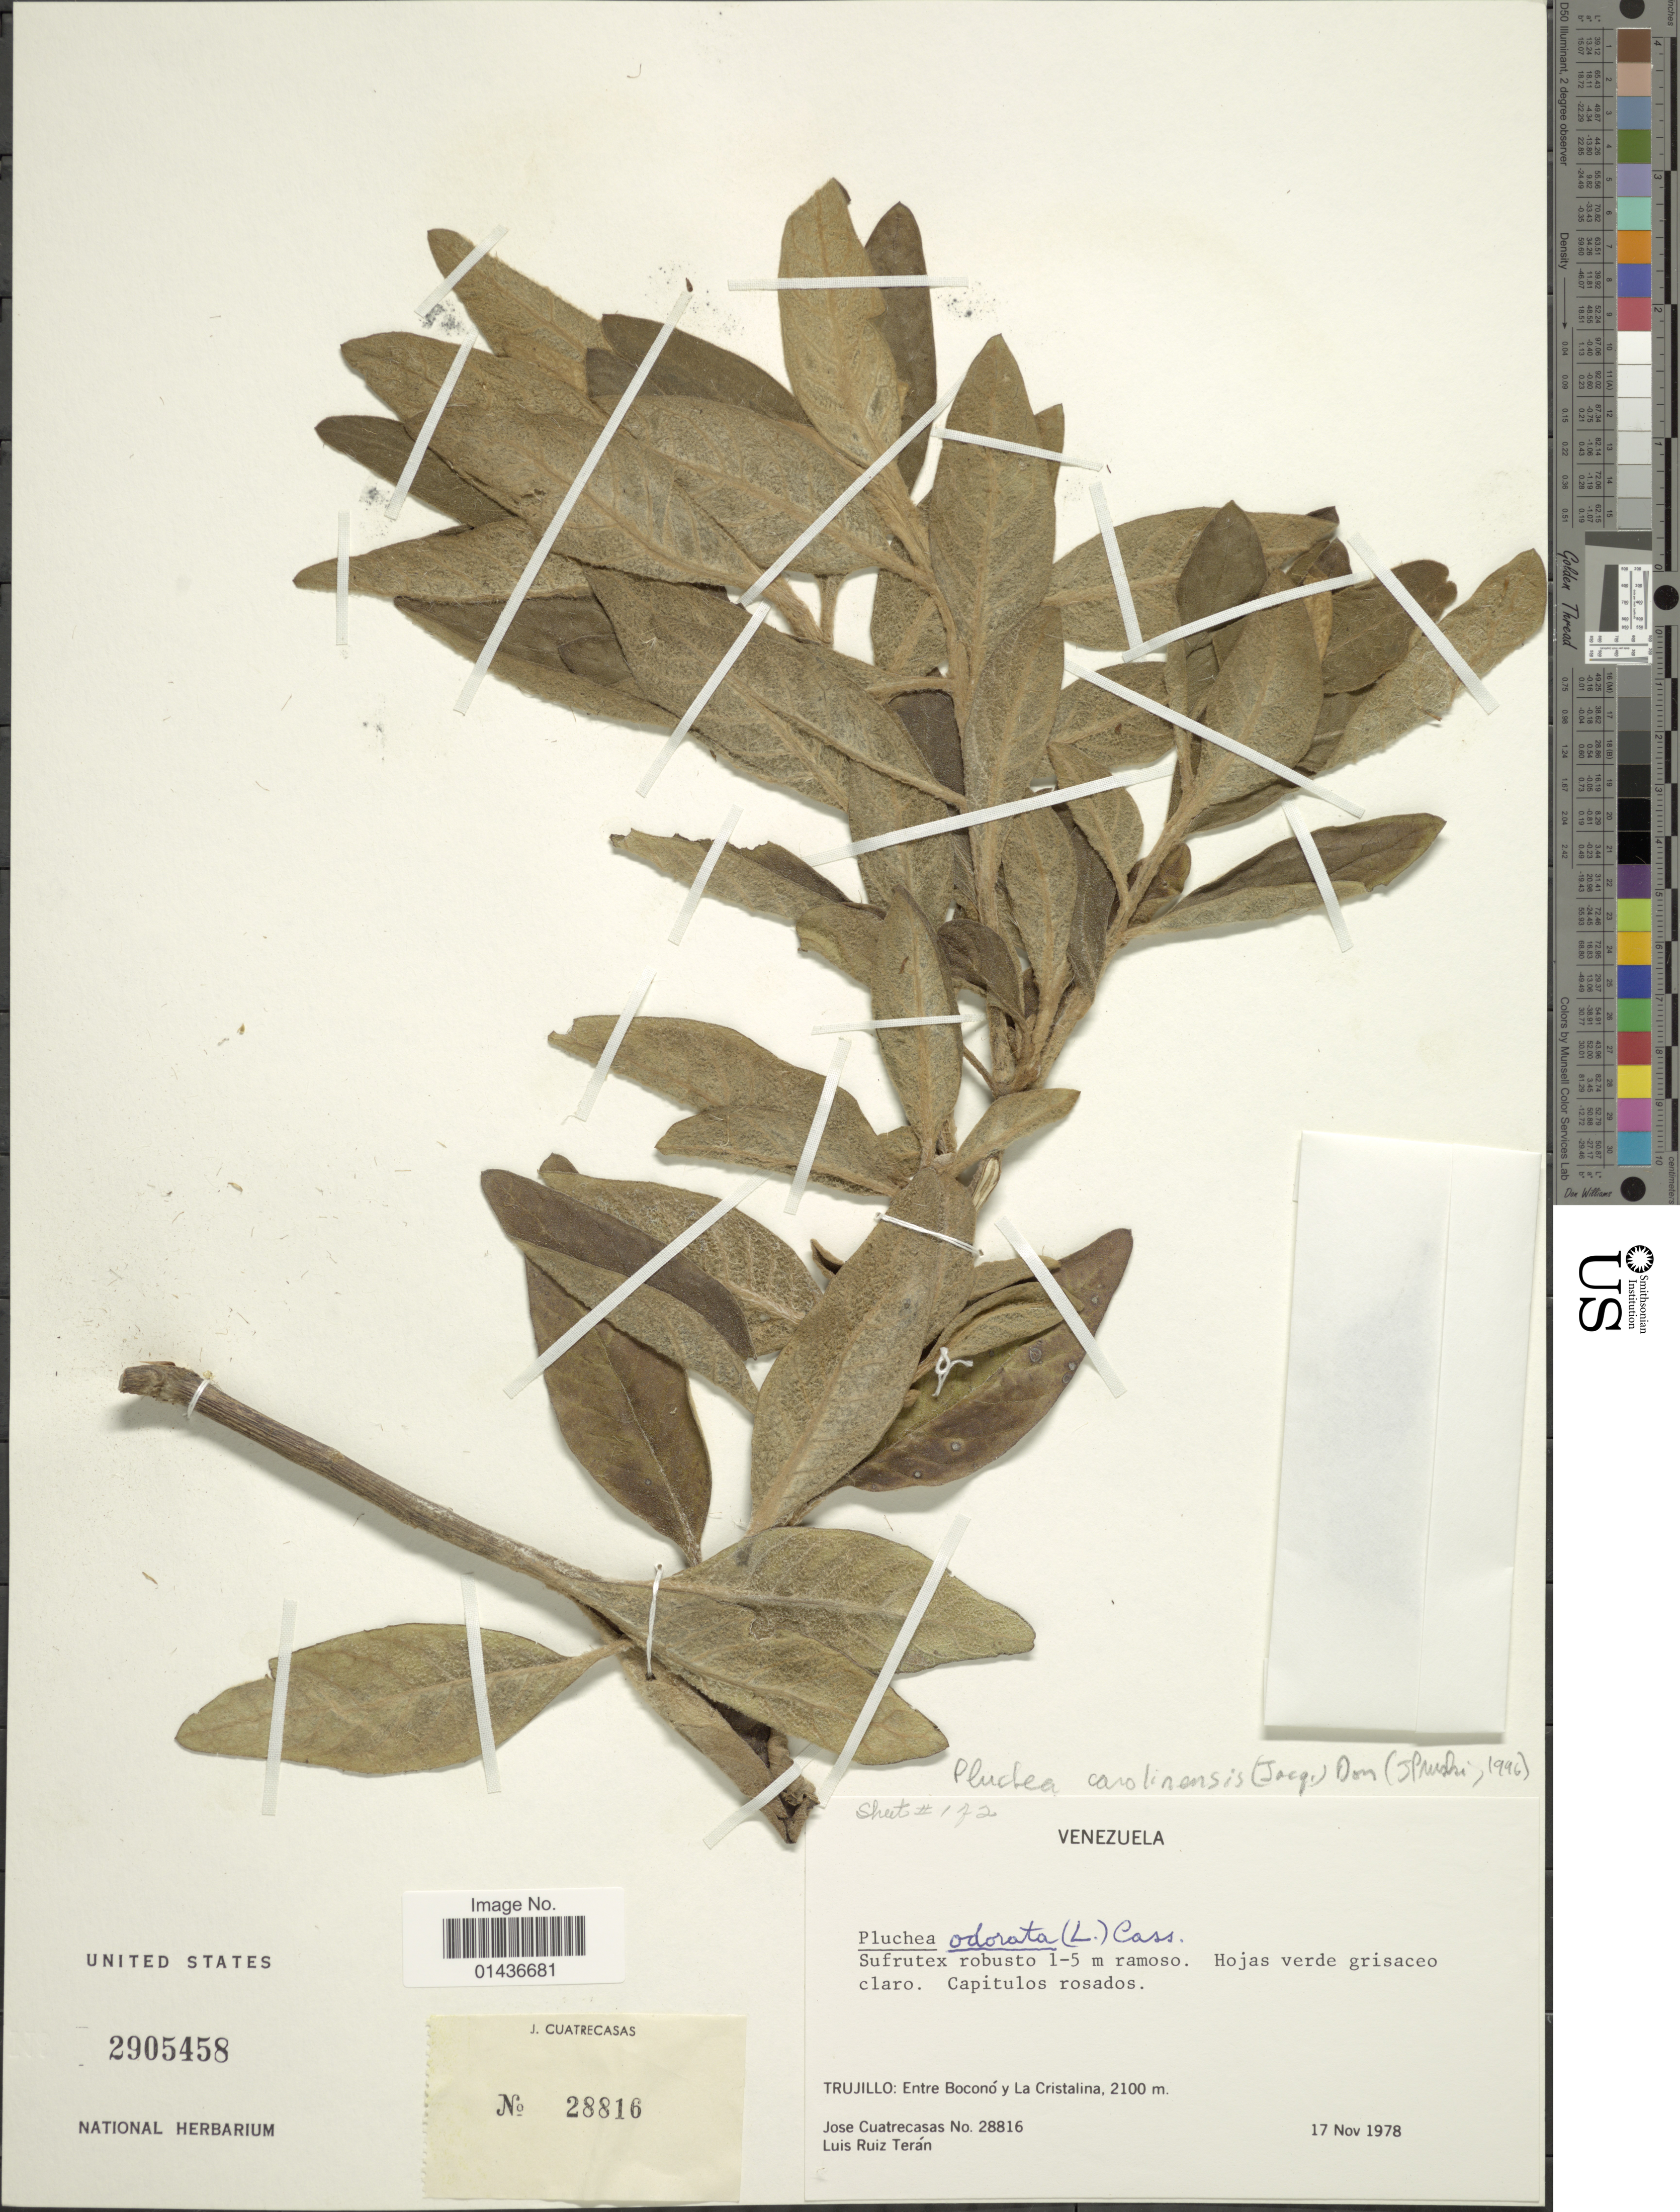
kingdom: Plantae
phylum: Tracheophyta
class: Magnoliopsida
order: Asterales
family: Asteraceae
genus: Pluchea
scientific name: Pluchea carolinensis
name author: (Jacq.) D. Don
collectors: J. Cuatrecasas & L. E. Ruíz-Terán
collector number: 28816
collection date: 1978-11-17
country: Venezuela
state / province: Trujillo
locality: Trujillo: Entre Bocono y La Cristalina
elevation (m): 2100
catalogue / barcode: US 2905458